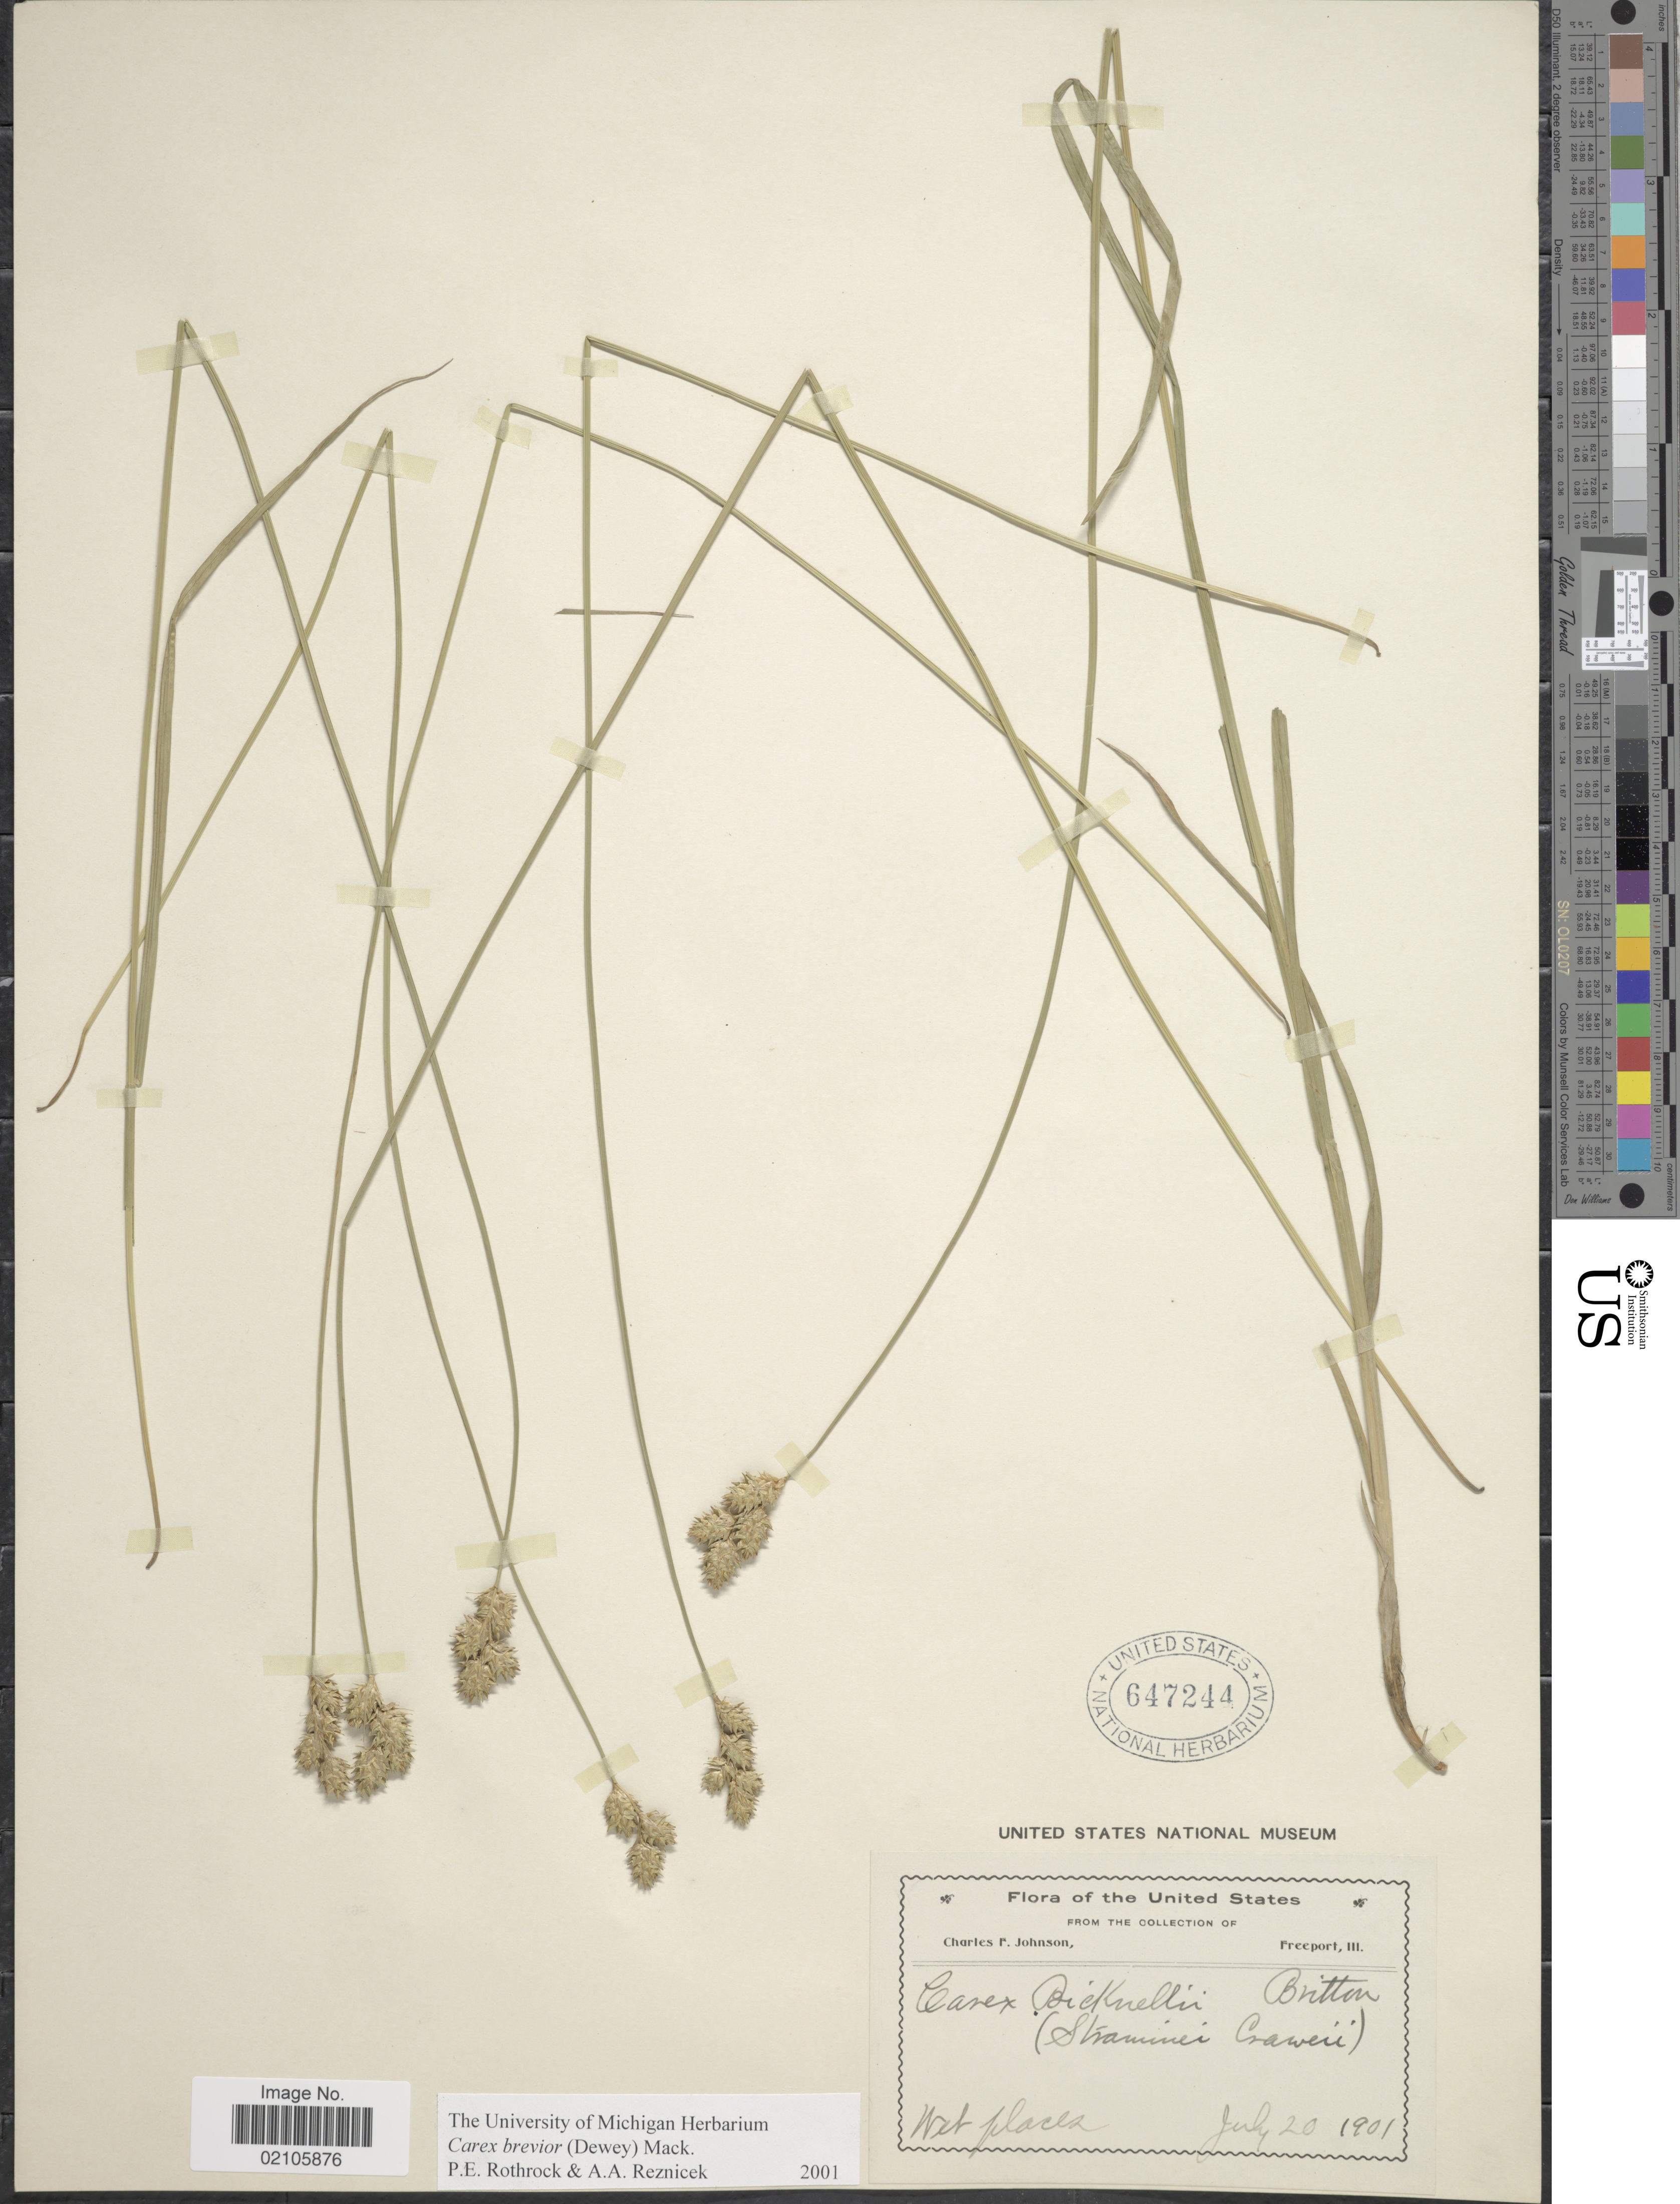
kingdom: Plantae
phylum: Tracheophyta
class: Liliopsida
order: Poales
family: Cyperaceae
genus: Carex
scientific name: Carex brevior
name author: (Dewey) Mack. ex Lunell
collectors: C. Johnson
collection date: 1901-07-20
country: United States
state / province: Illinois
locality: Freeport, Wet places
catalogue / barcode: US 647244